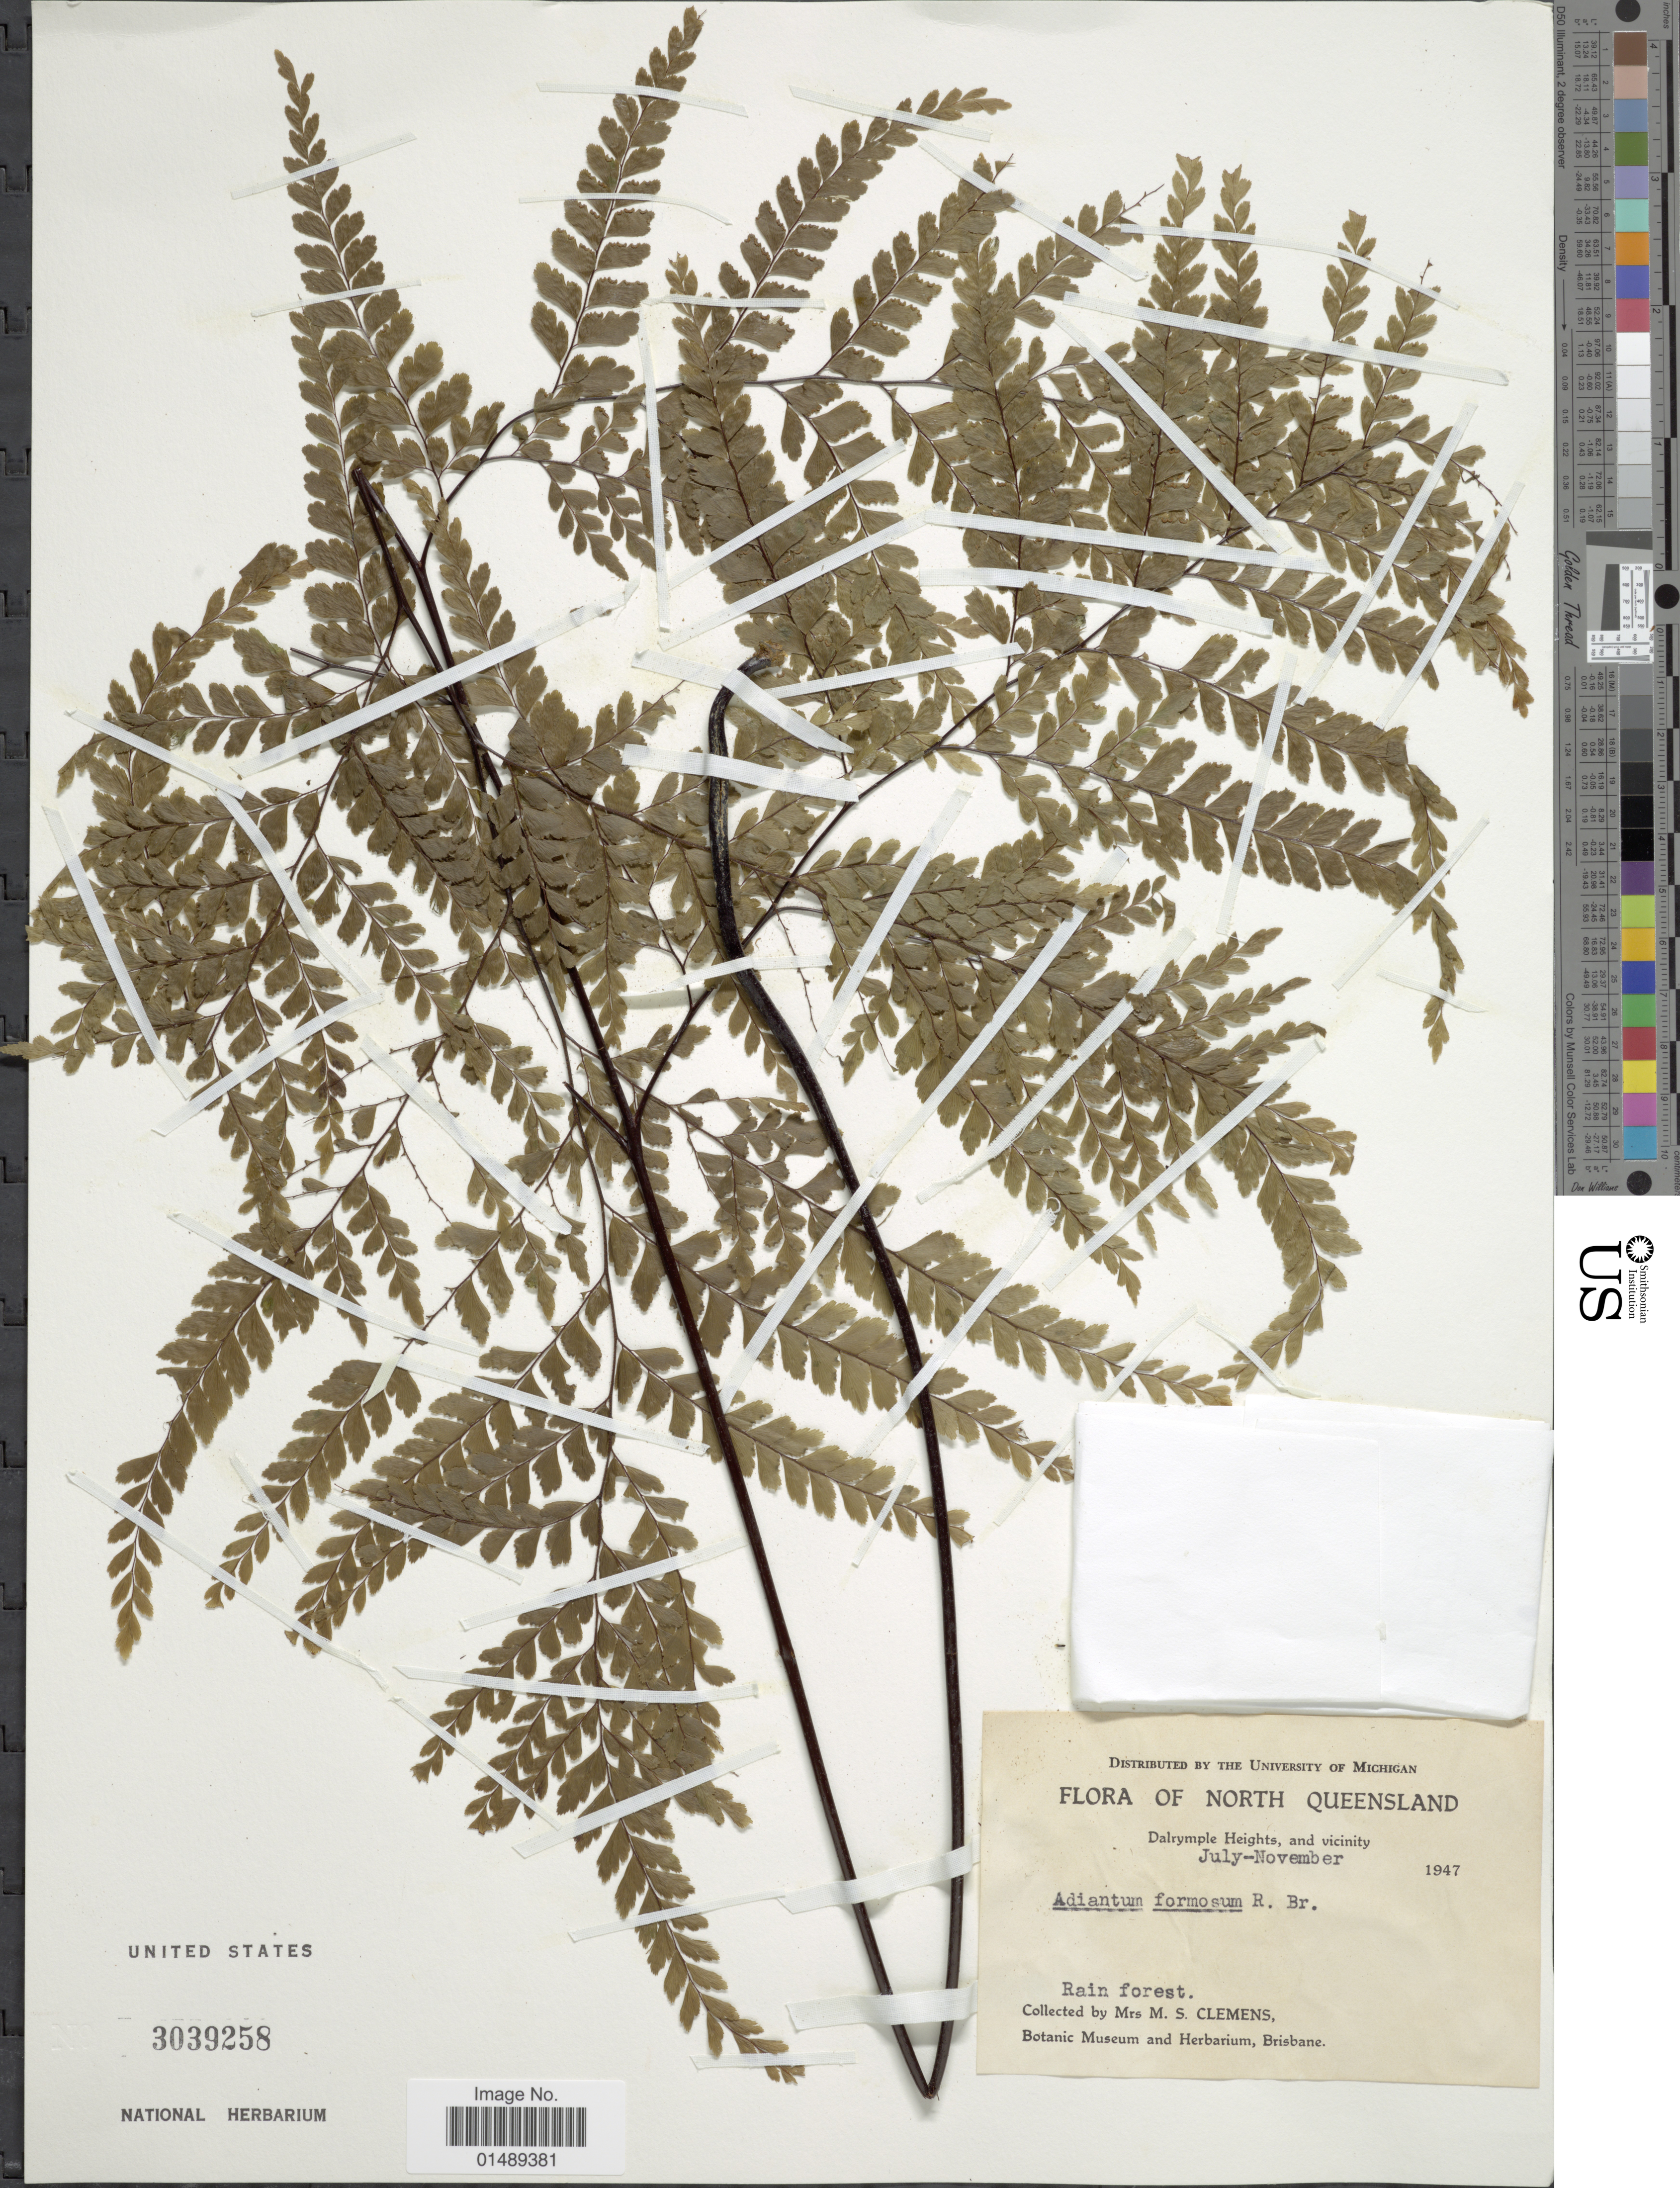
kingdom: Plantae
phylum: Tracheophyta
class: Polypodiopsida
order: Polypodiales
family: Pteridaceae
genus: Adiantum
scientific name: Adiantum sp.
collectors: M. S. Clemens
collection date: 1947-07/1947-11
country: Australia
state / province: Queensland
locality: North Queensland, Dalrymple Heights, and vicinity, rain forest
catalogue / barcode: US 3039258